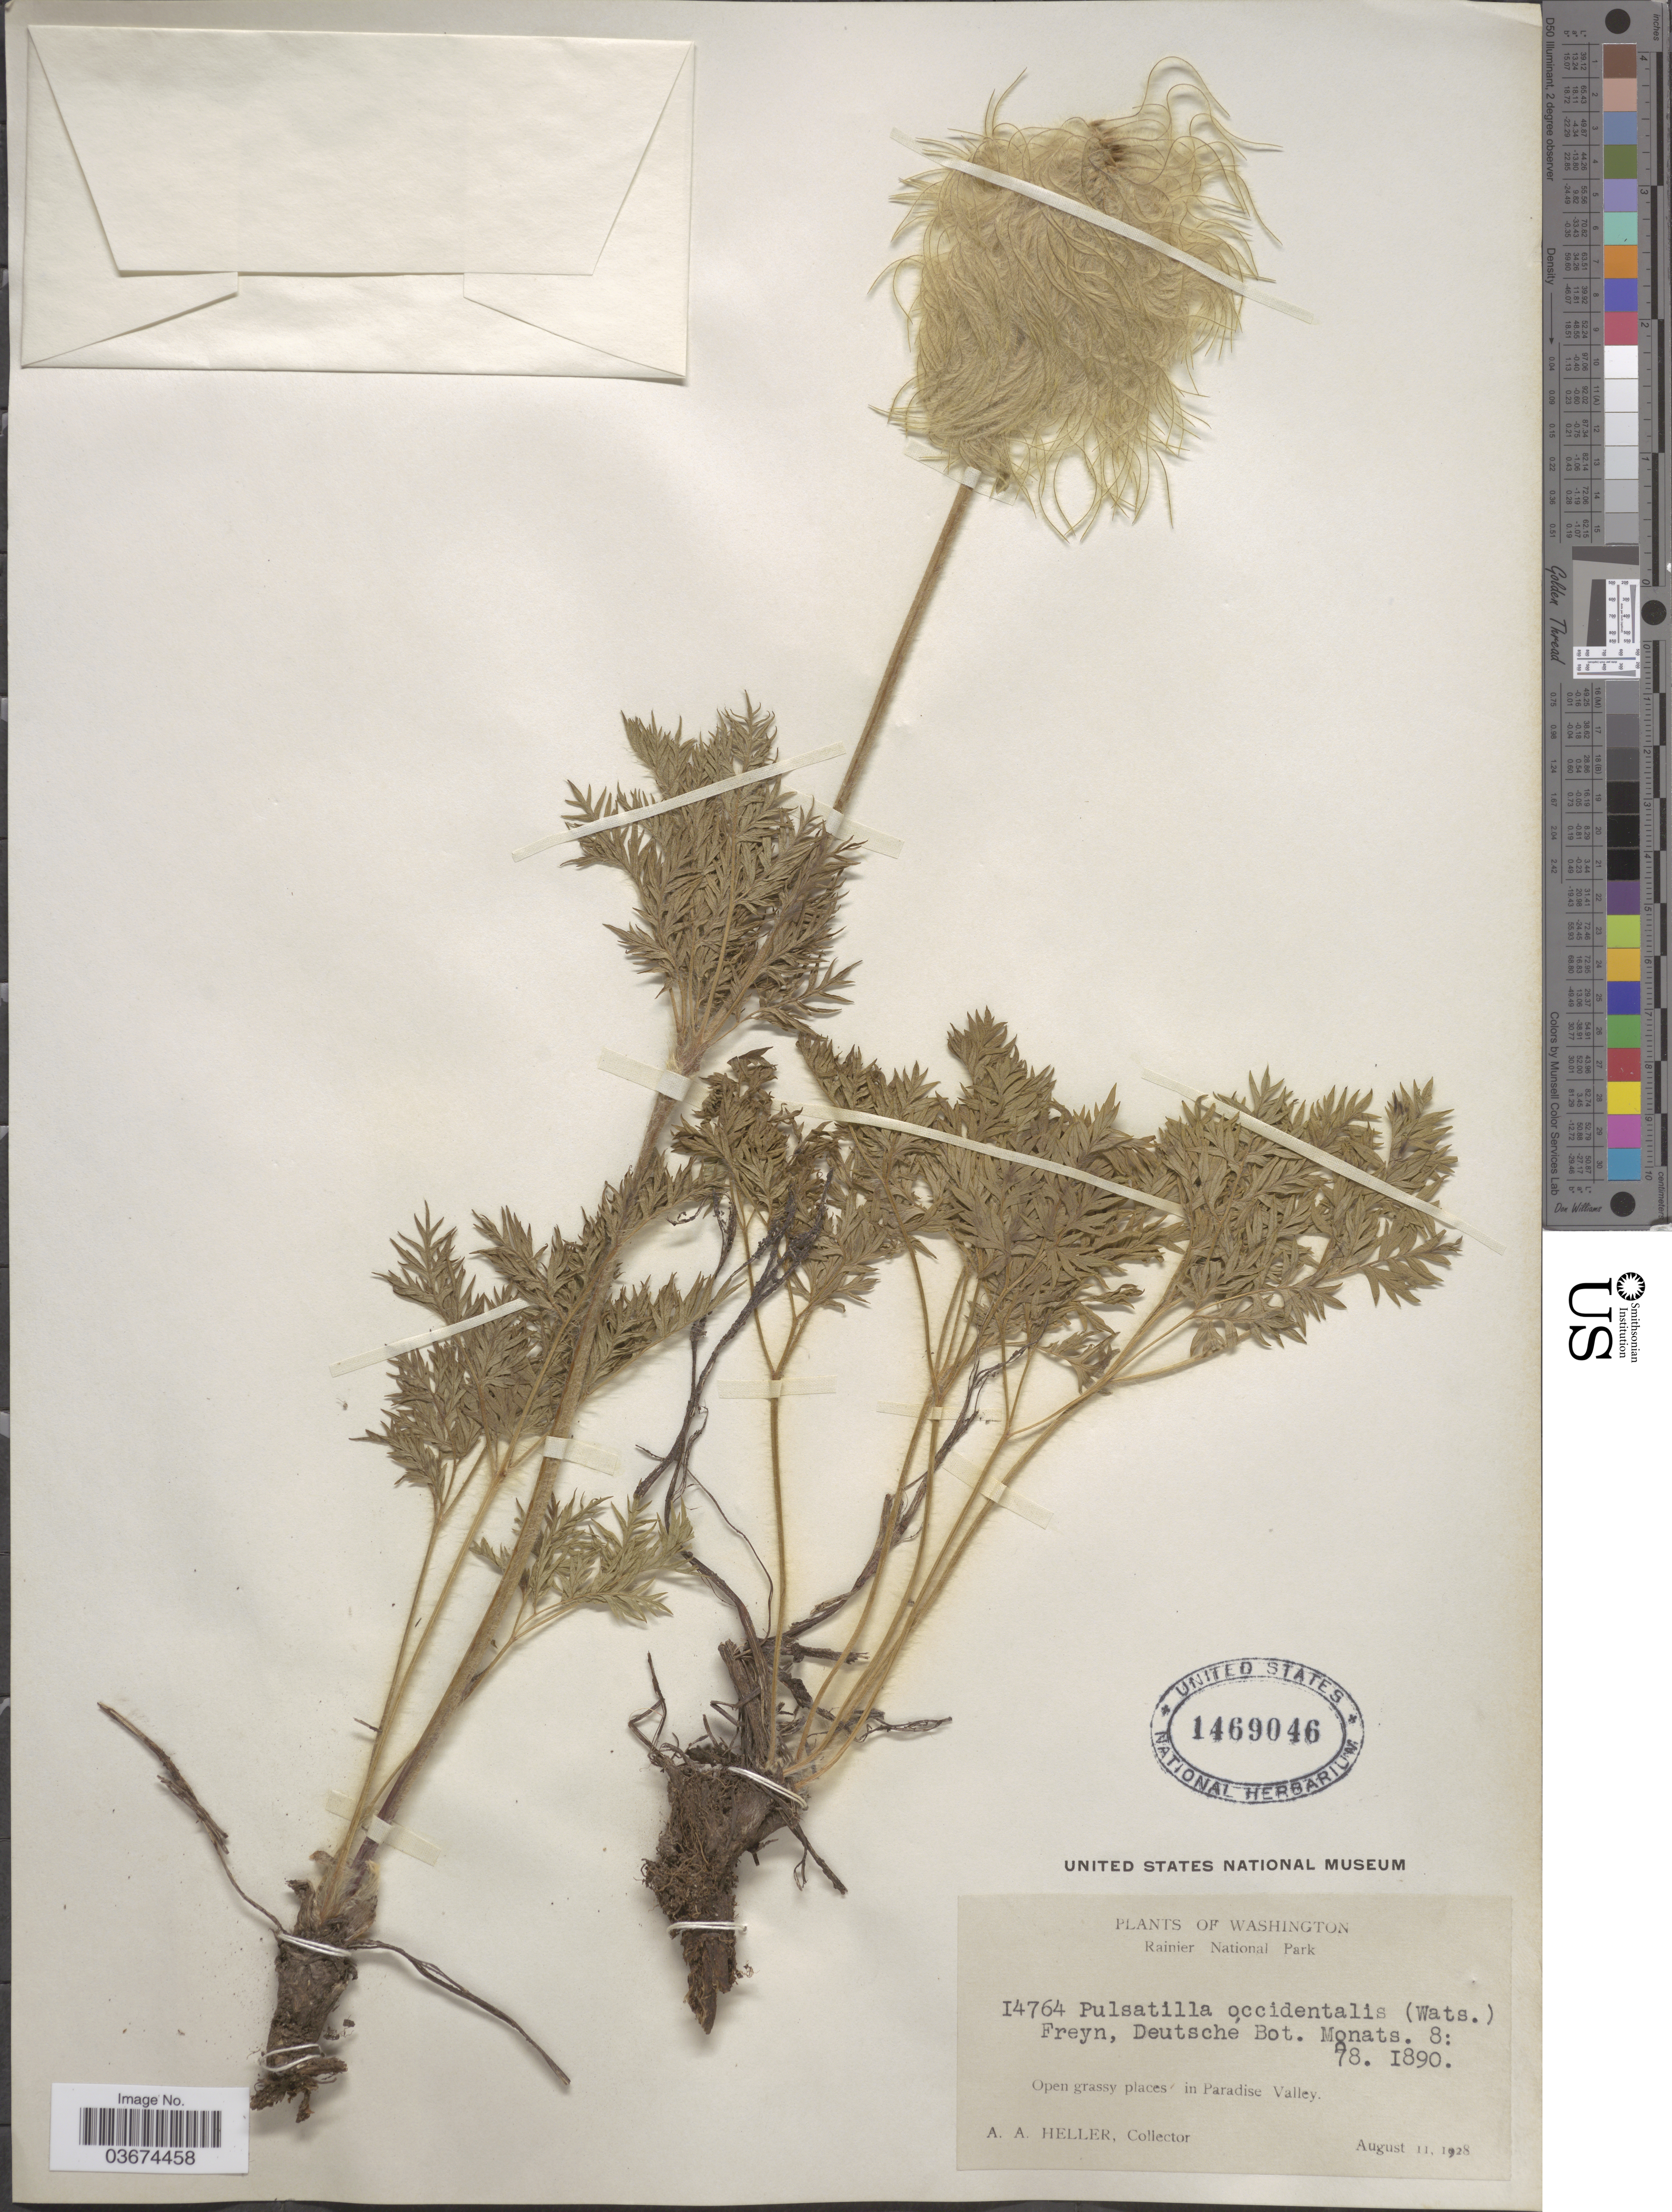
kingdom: Plantae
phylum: Tracheophyta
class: Magnoliopsida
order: Ranunculales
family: Ranunculaceae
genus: Pulsatilla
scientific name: Pulsatilla occidentalis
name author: (S. Watson) Freyn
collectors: A. A. Heller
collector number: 14764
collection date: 1928-08-11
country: United States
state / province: Washington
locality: Rainier National Park. In Paradise Valley.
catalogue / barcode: US 1469046